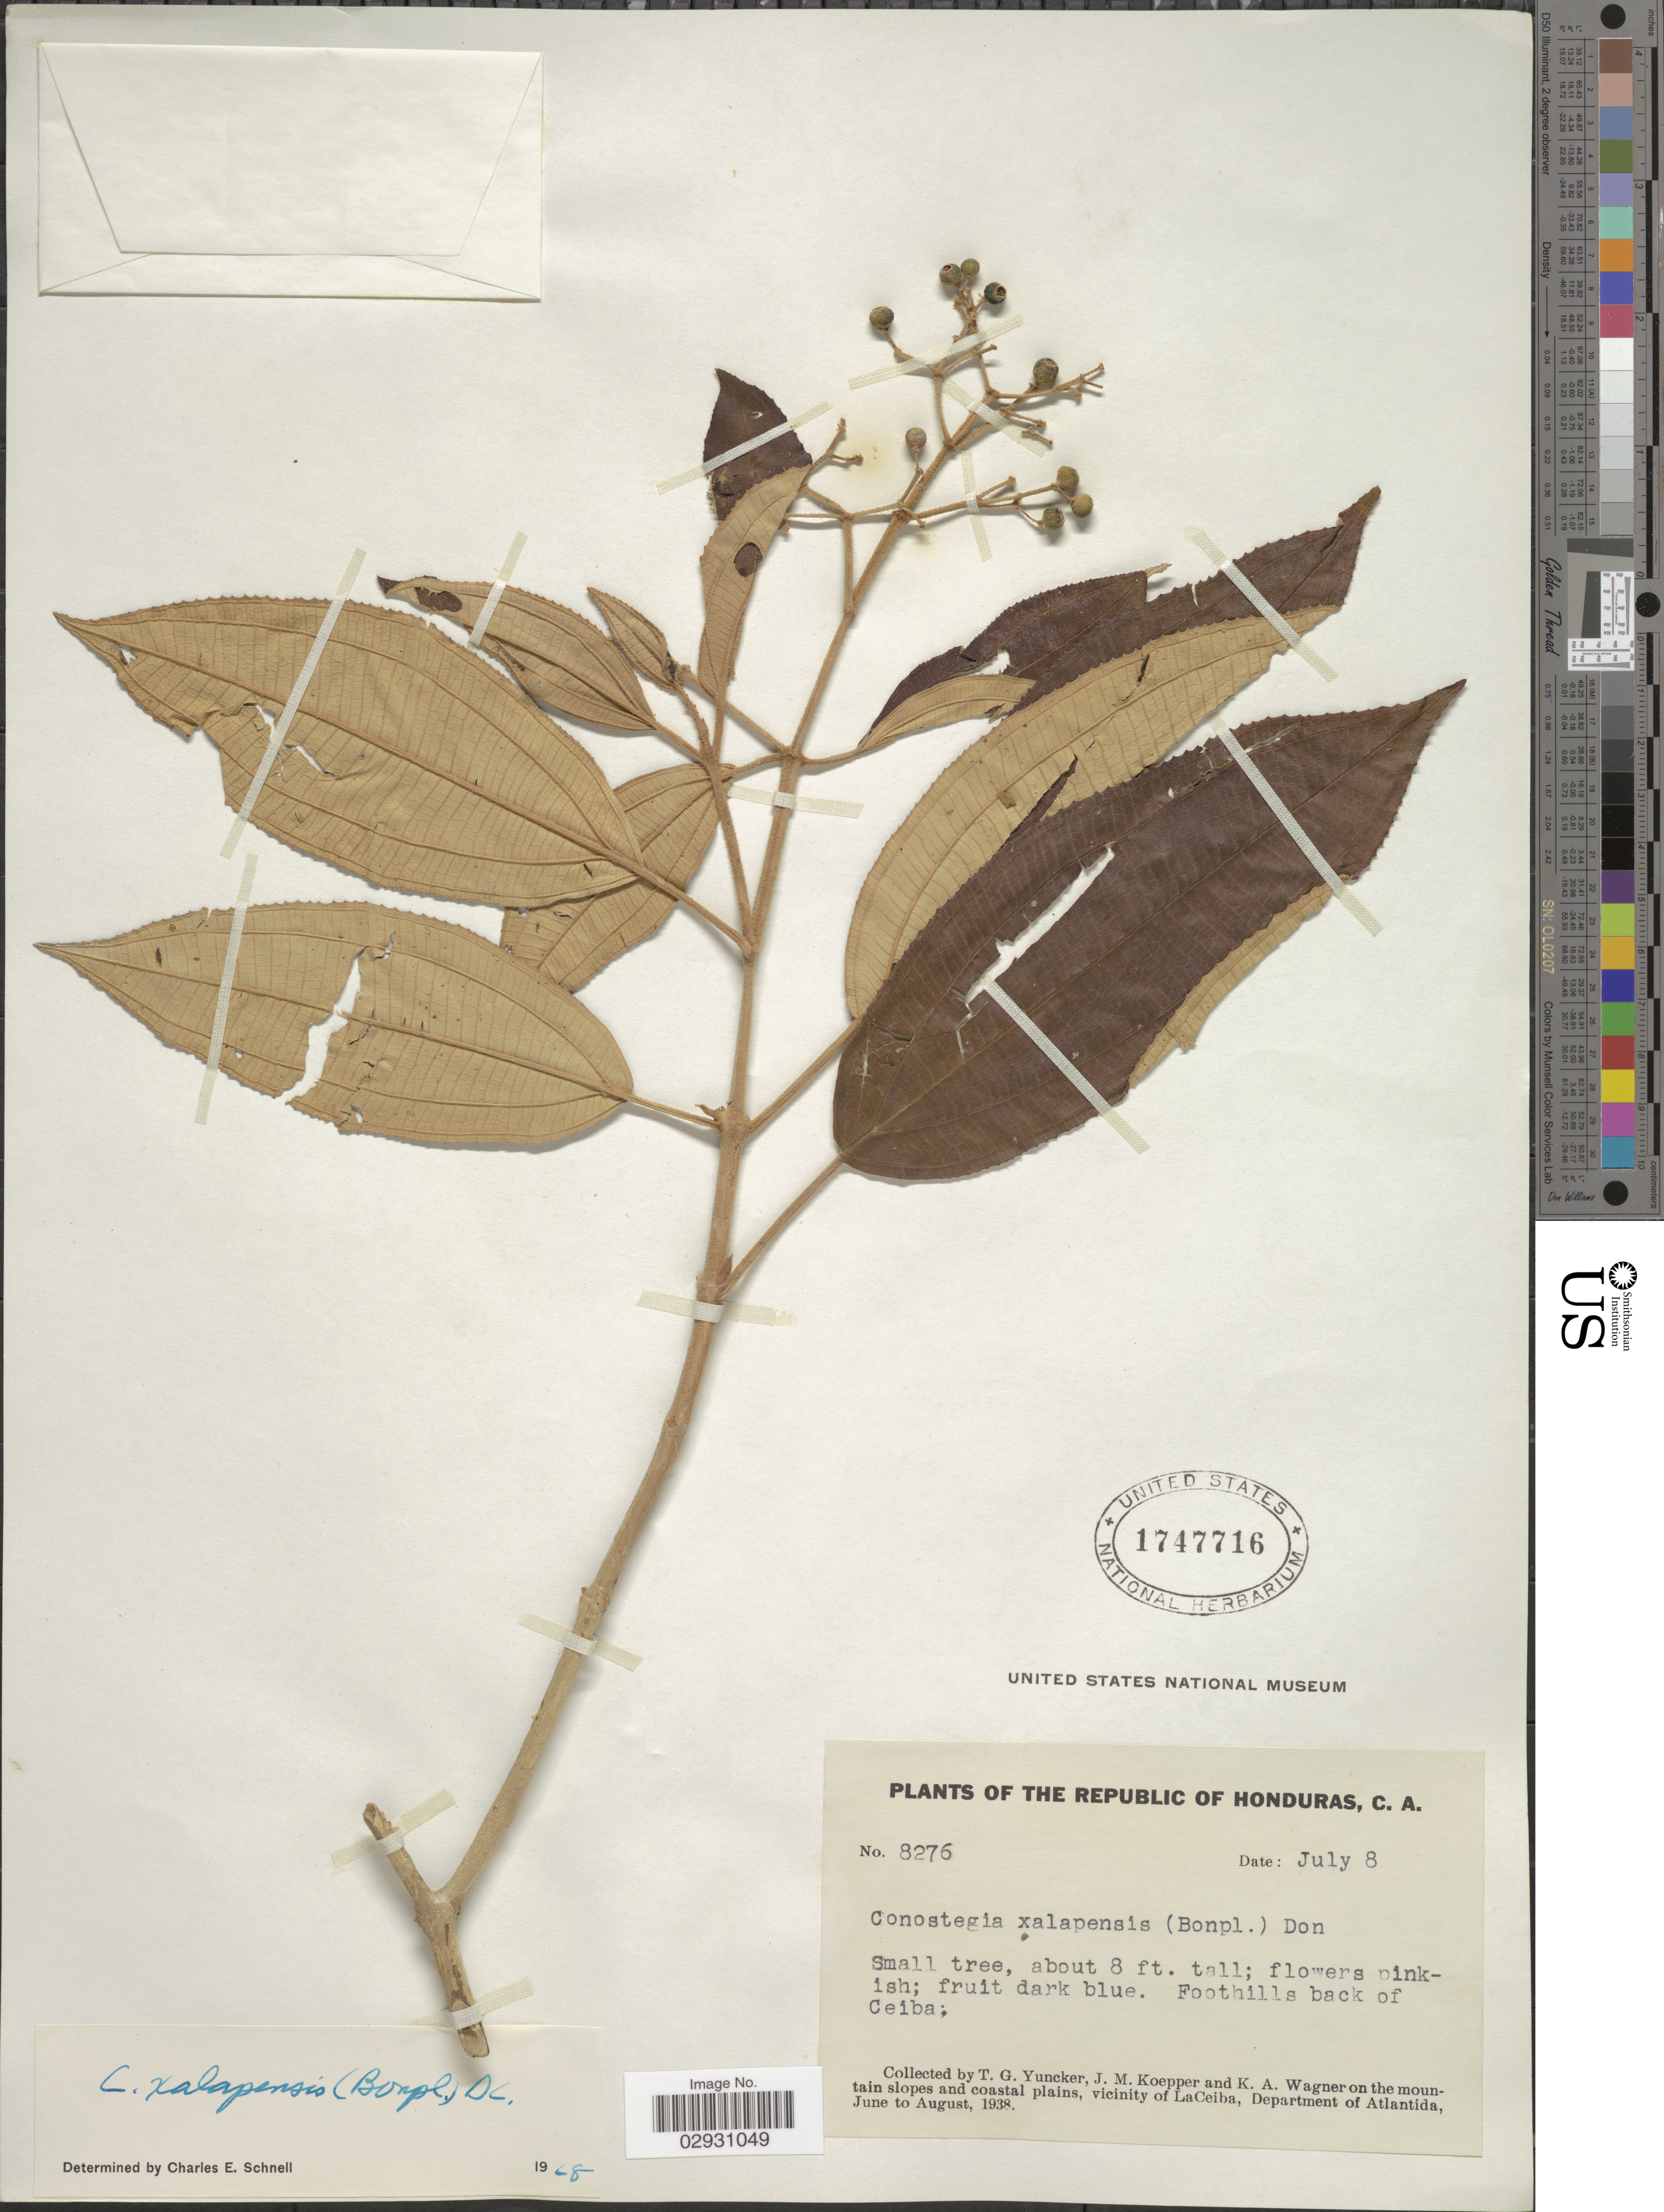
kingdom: Plantae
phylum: Tracheophyta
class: Magnoliopsida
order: Myrtales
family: Melastomataceae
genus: Conostegia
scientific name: Conostegia quadrangularis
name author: Schltdl. ex Steud.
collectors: T. G. Yuncker, J. M. Koepper & K. A. Wagner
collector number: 8276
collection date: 1938-07-08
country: Honduras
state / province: Atlántida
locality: Foothills back of Ceiba, on the mountain slopes and coastal plains, vicinity of LaCeiba, Department of Atlantida.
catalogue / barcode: US 1747716